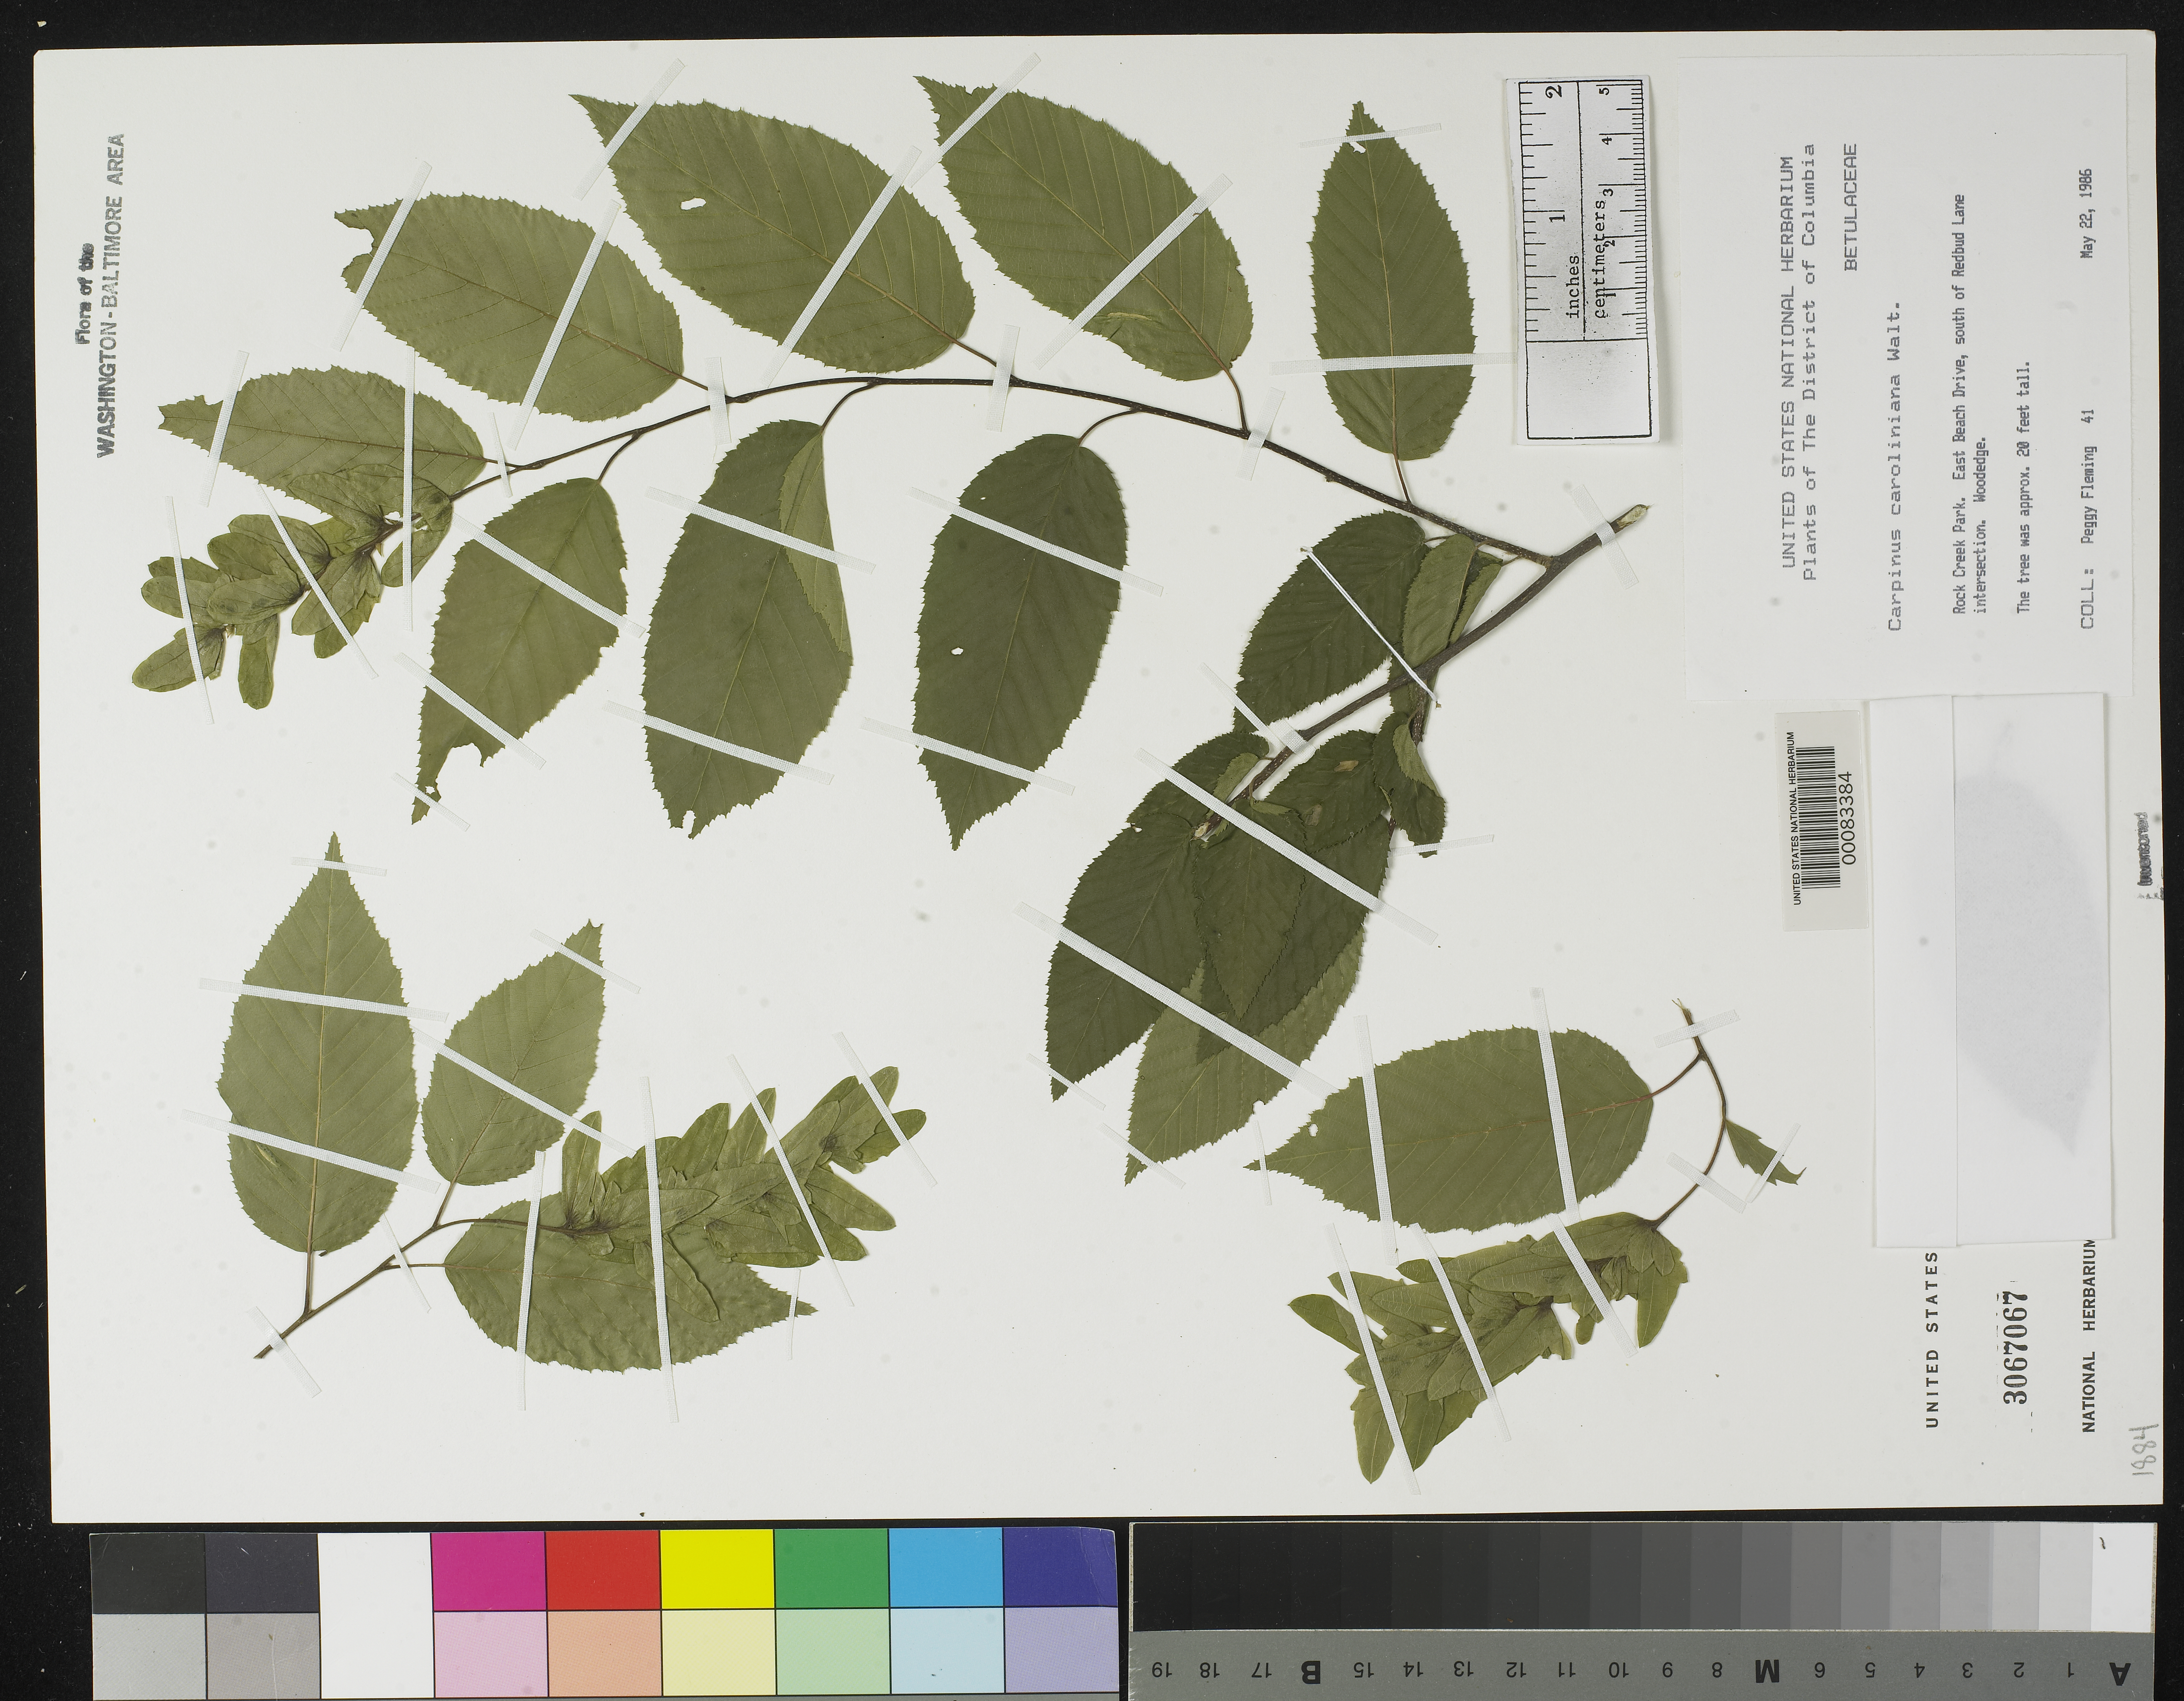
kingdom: Plantae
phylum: Tracheophyta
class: Magnoliopsida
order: Fagales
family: Betulaceae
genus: Carpinus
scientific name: Carpinus caroliniana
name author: Walter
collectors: P. Fleming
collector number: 41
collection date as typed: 22 May 1986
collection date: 1986-05-22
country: United States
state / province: District of Columbia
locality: Ction.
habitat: Woodedge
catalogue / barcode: US 3067067